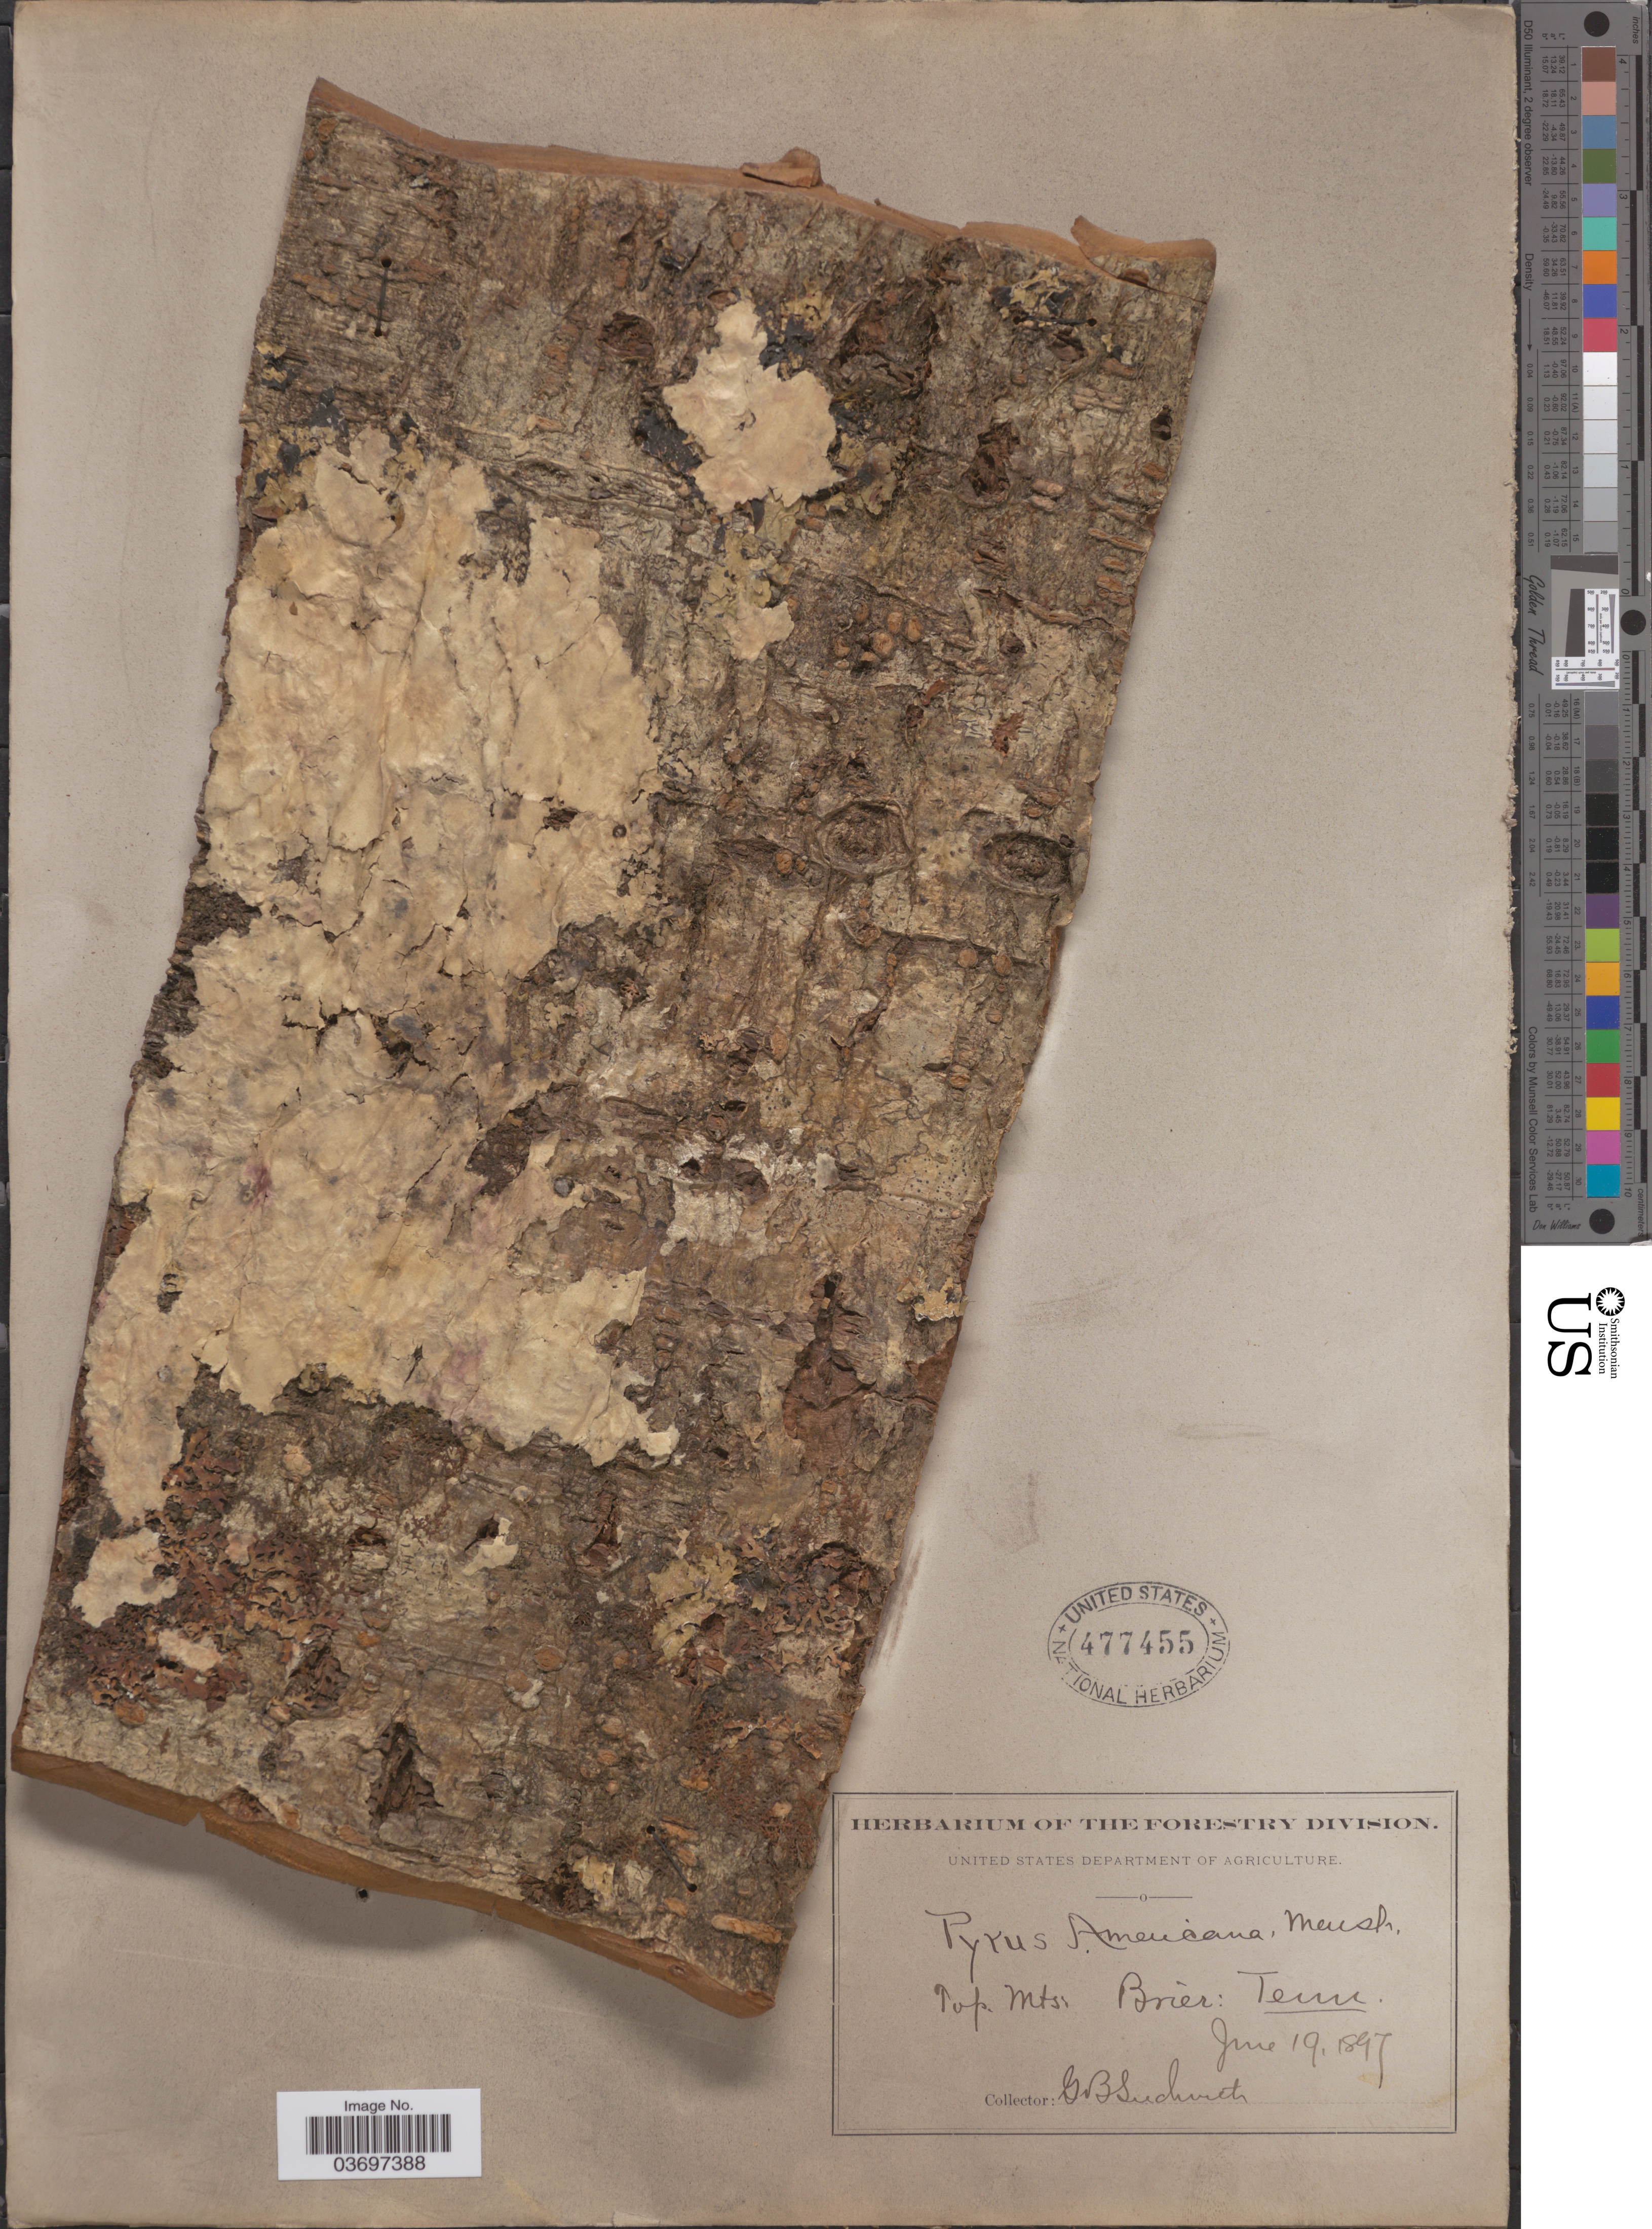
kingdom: Plantae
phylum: Tracheophyta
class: Magnoliopsida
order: Rosales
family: Rosaceae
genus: Sorbus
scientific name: Sorbus americana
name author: Marshall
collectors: G. B. Sudworth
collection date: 1897-06-19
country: United States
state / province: Tennessee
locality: Top Mts Brier.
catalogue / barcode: US 477455